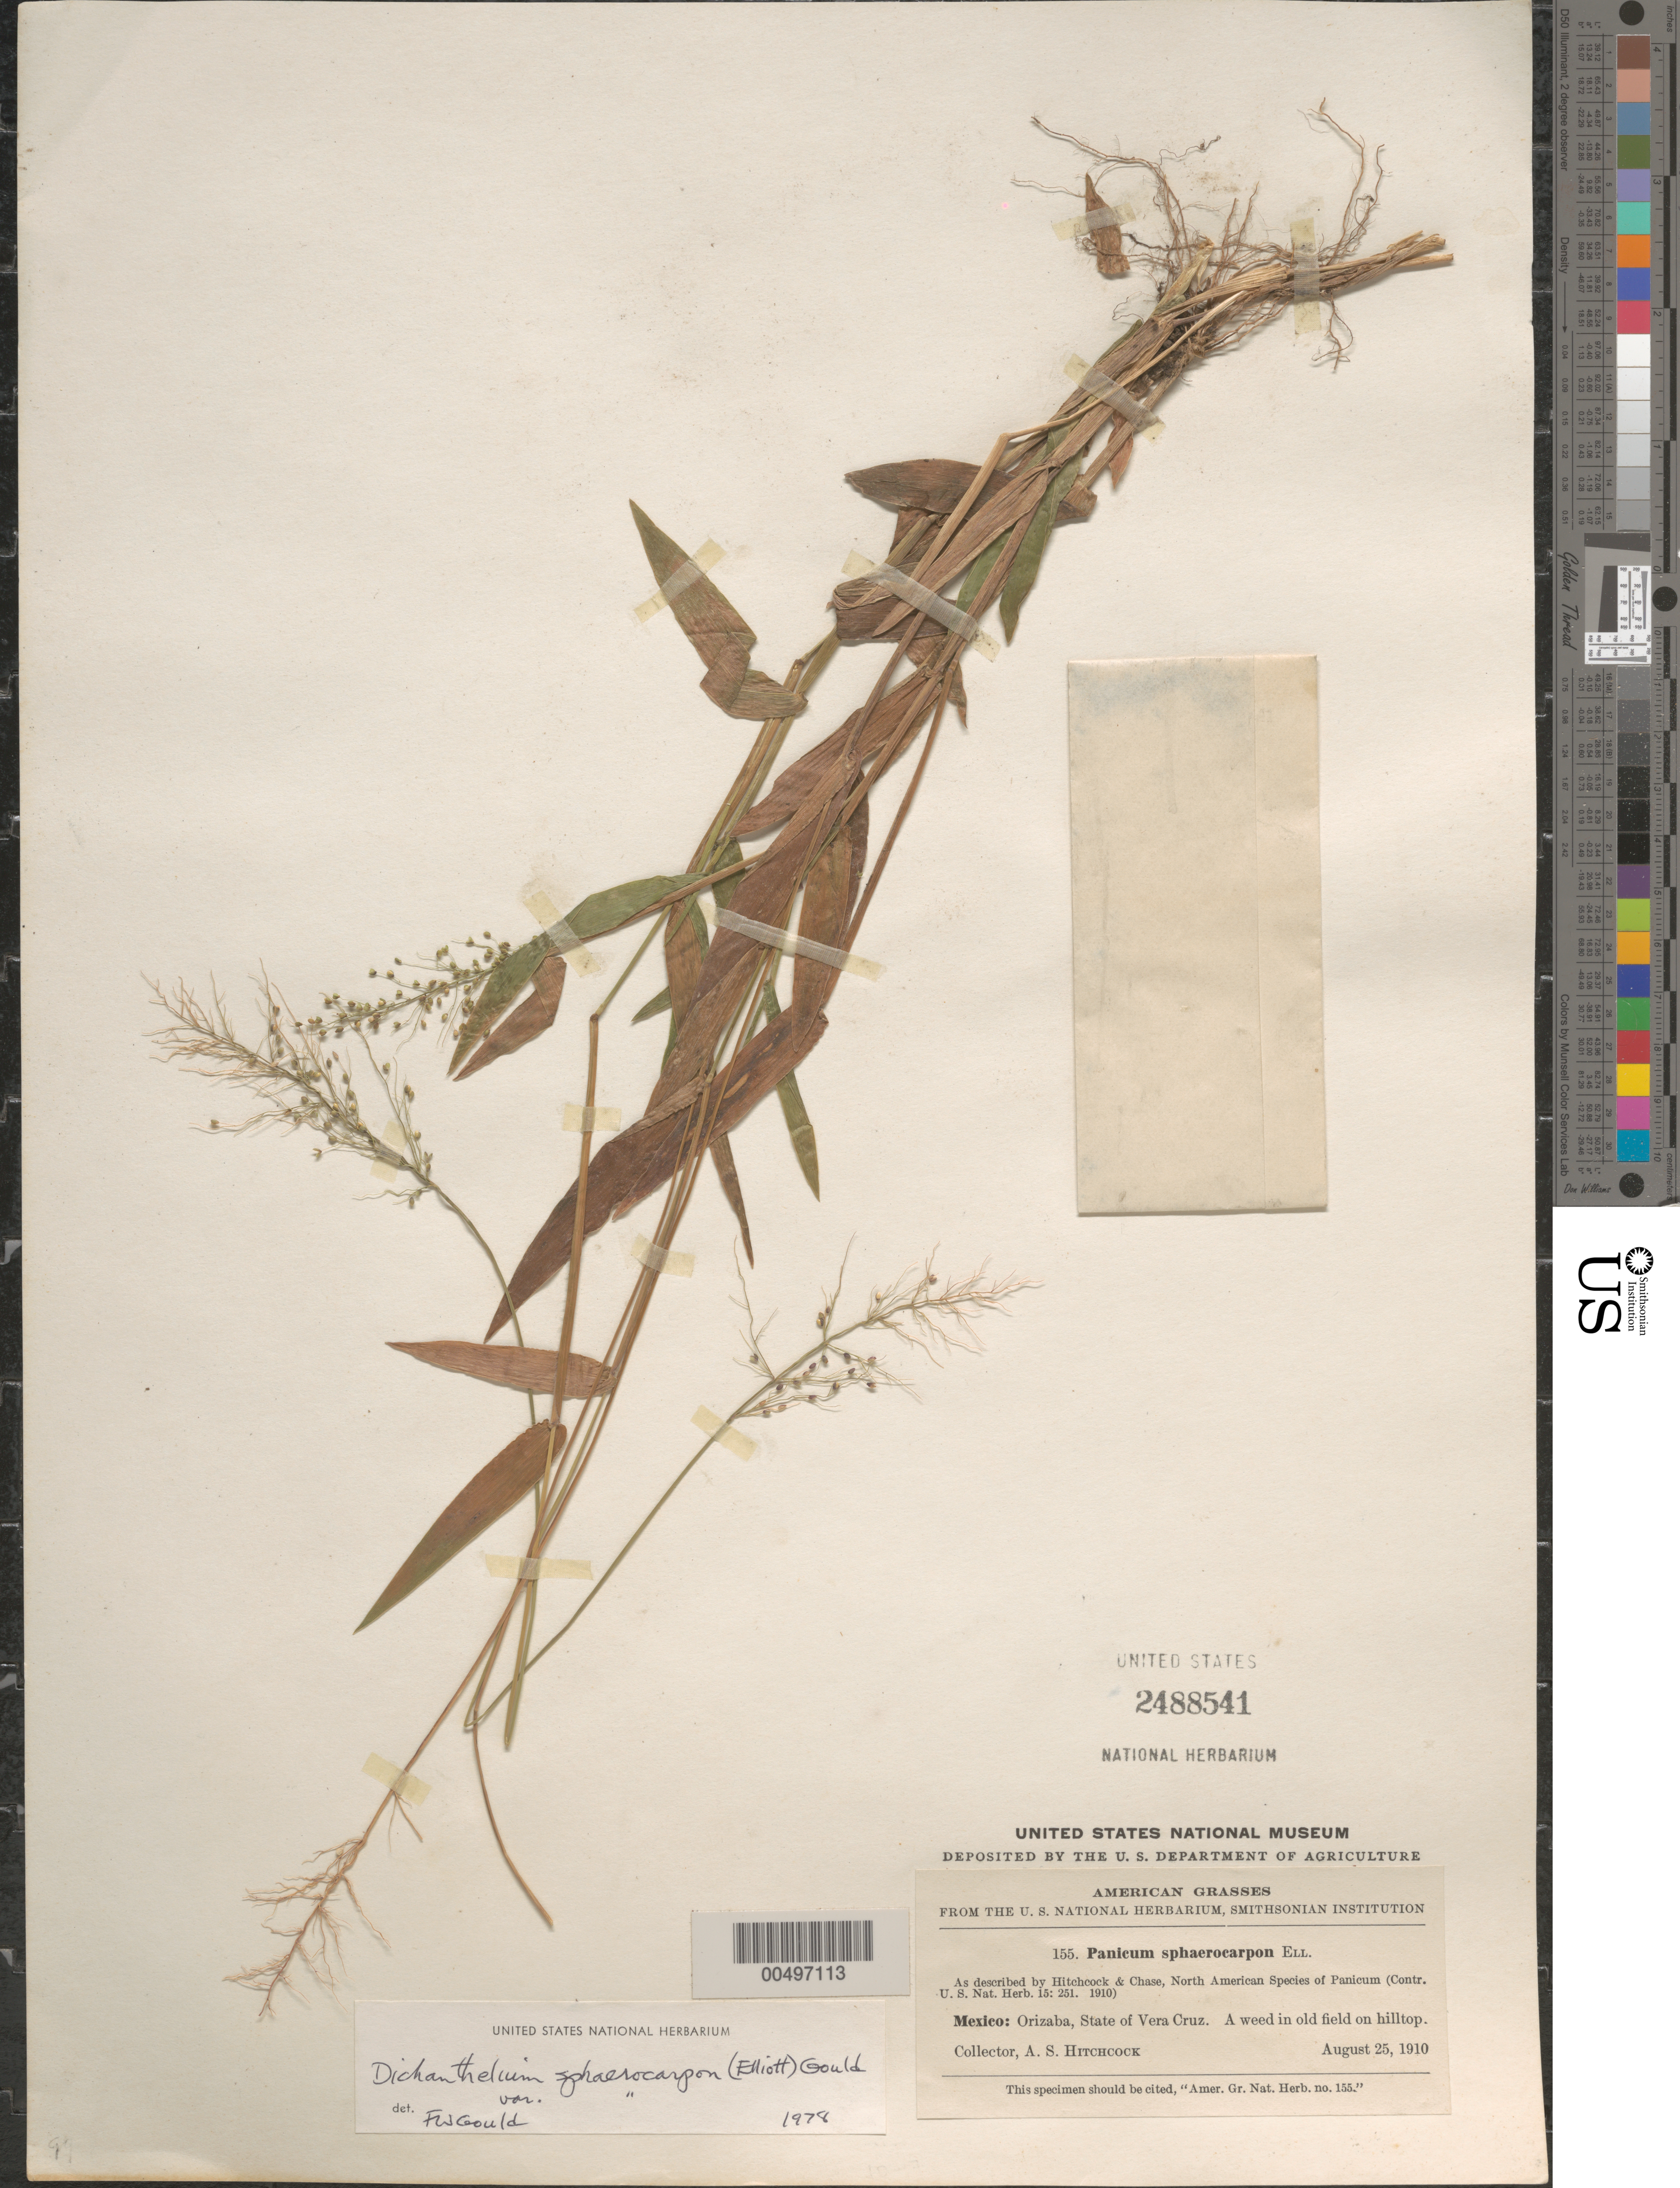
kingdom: Plantae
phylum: Tracheophyta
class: Liliopsida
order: Poales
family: Poaceae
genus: Dichanthelium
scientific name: Dichanthelium sphaerocarpon var. sphaerocarpon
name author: (Elliott) Gould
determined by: Gould, F. W.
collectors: A. S. Hitchcock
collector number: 155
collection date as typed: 25 Aug 1910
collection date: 1910-08-25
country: Mexico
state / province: Veracruz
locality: Orizaba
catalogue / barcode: US 2488541